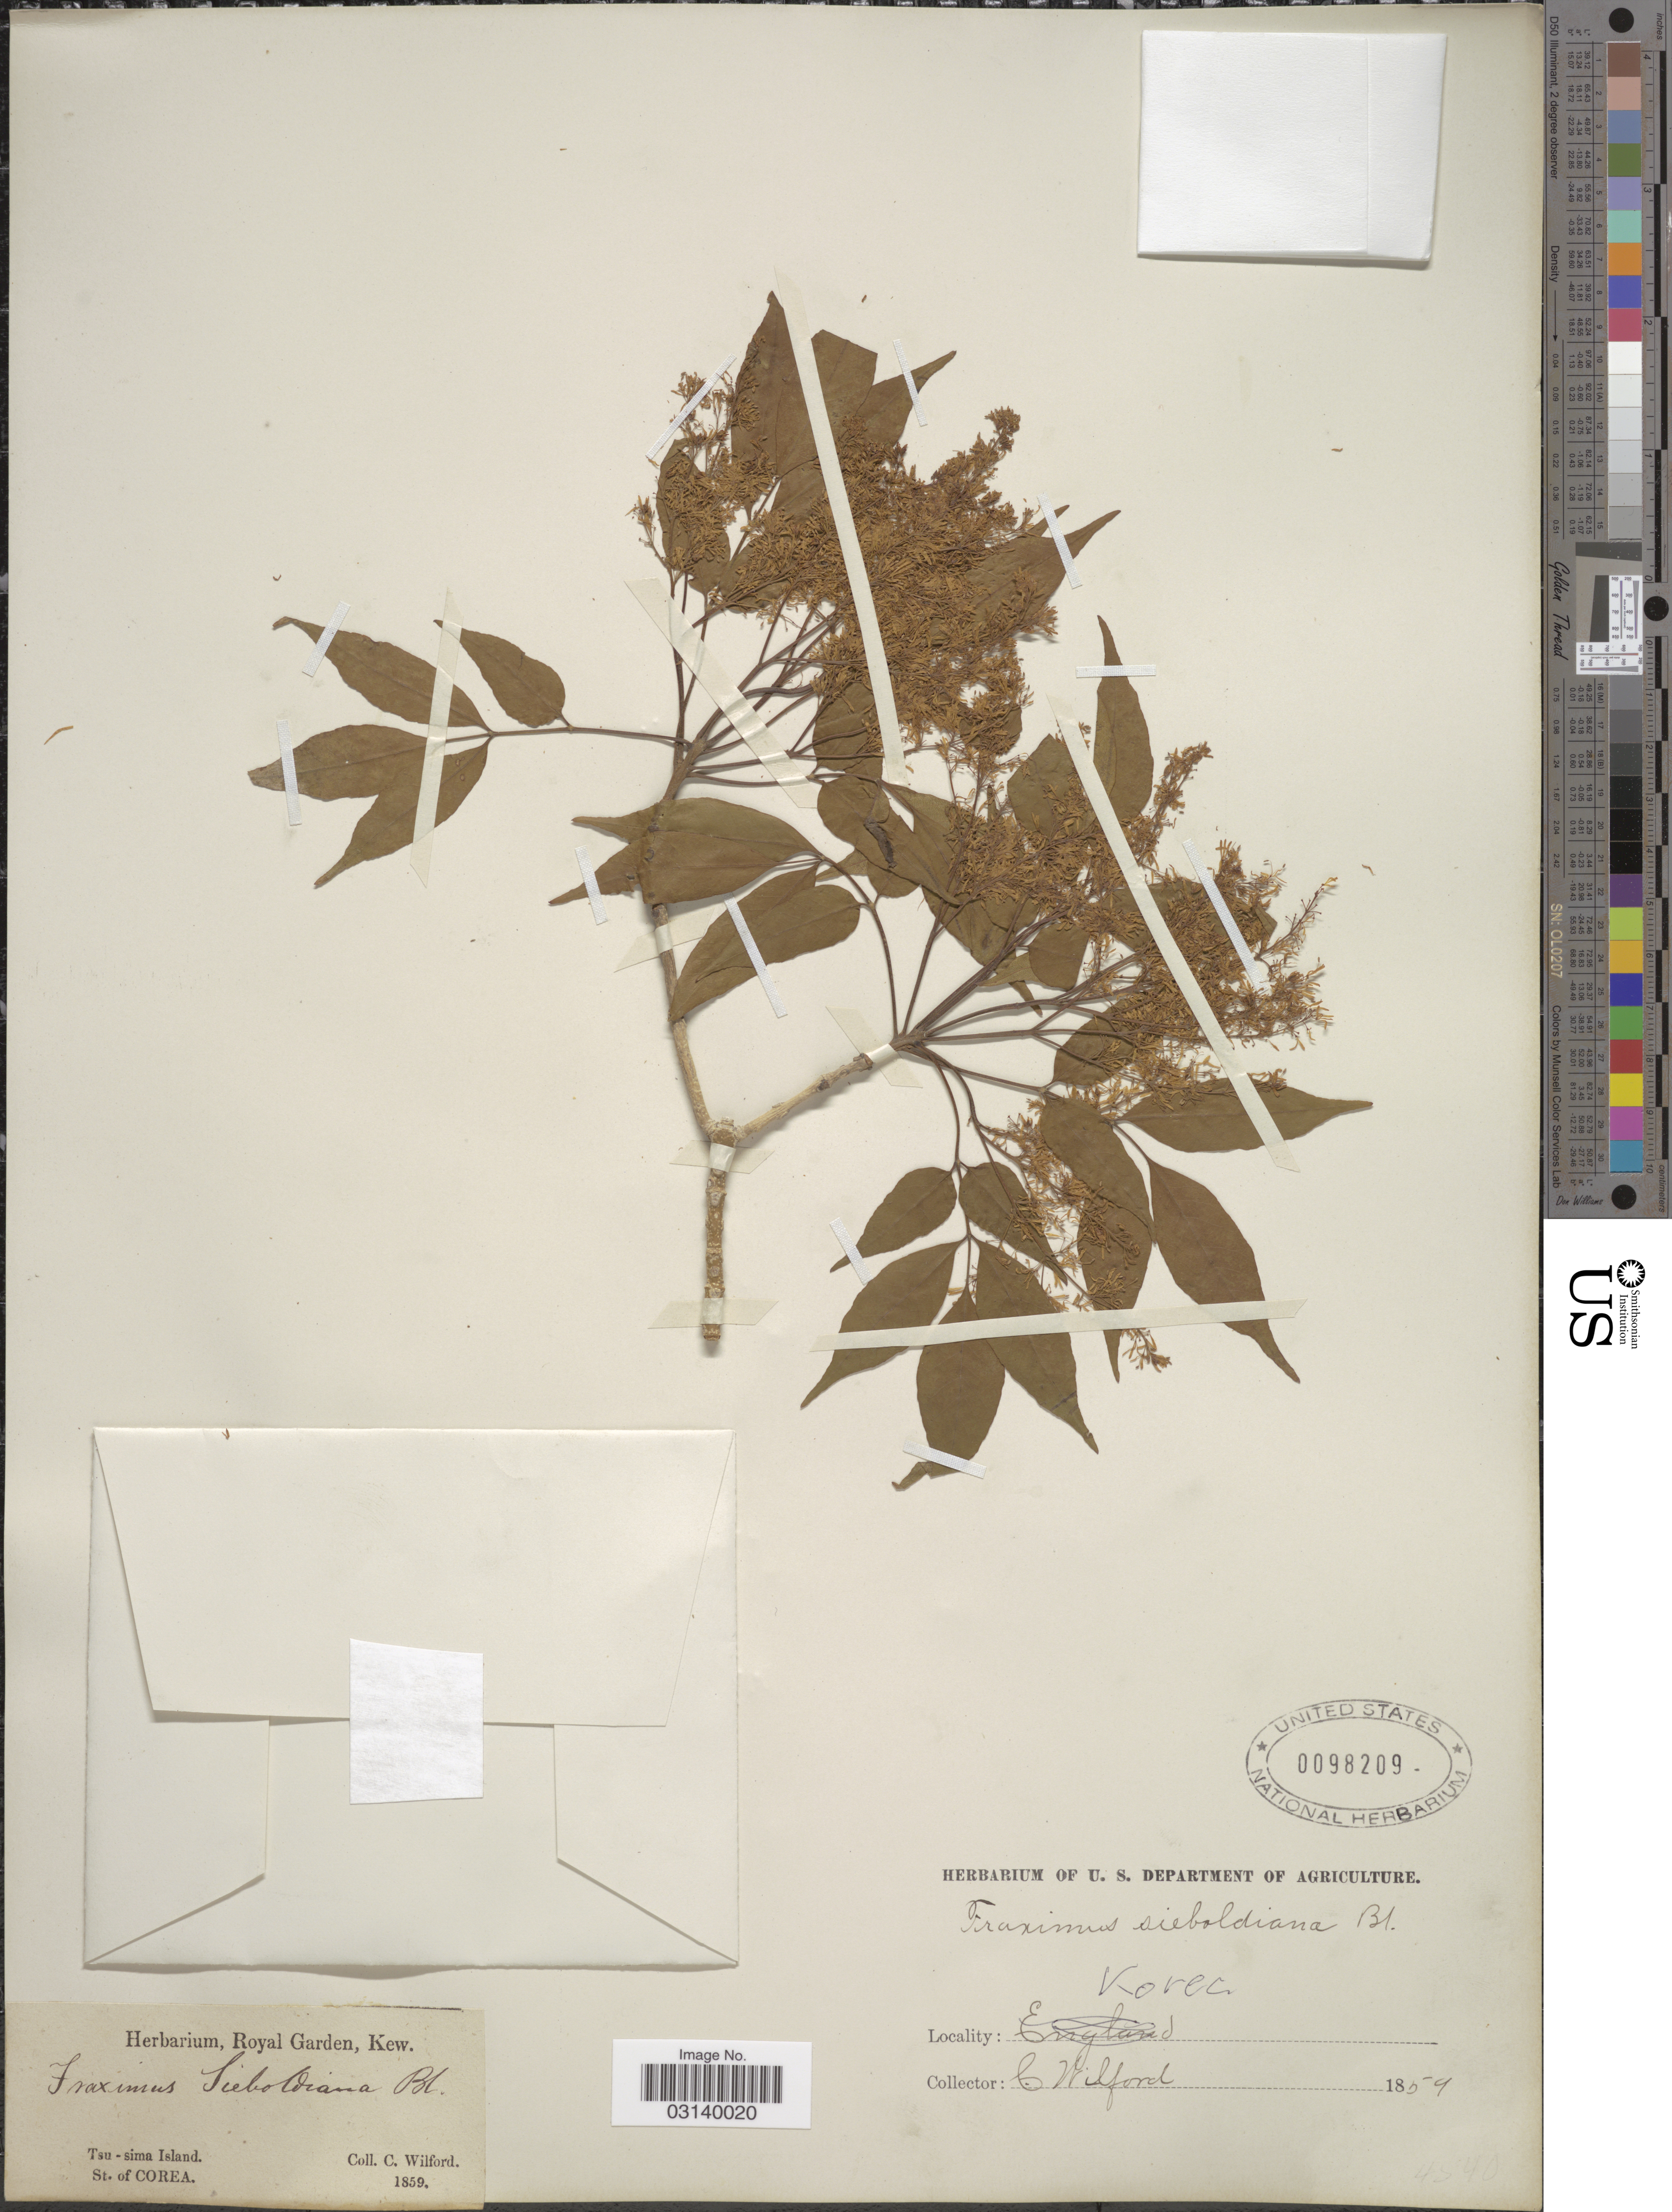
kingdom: Plantae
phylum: Tracheophyta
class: Magnoliopsida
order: Lamiales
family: Oleaceae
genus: Fraxinus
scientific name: Fraxinus sieboldiana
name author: Blume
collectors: C. Wilford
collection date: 1859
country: Japan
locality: Tsu-sima Island. St. of Corea.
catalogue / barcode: US 98209